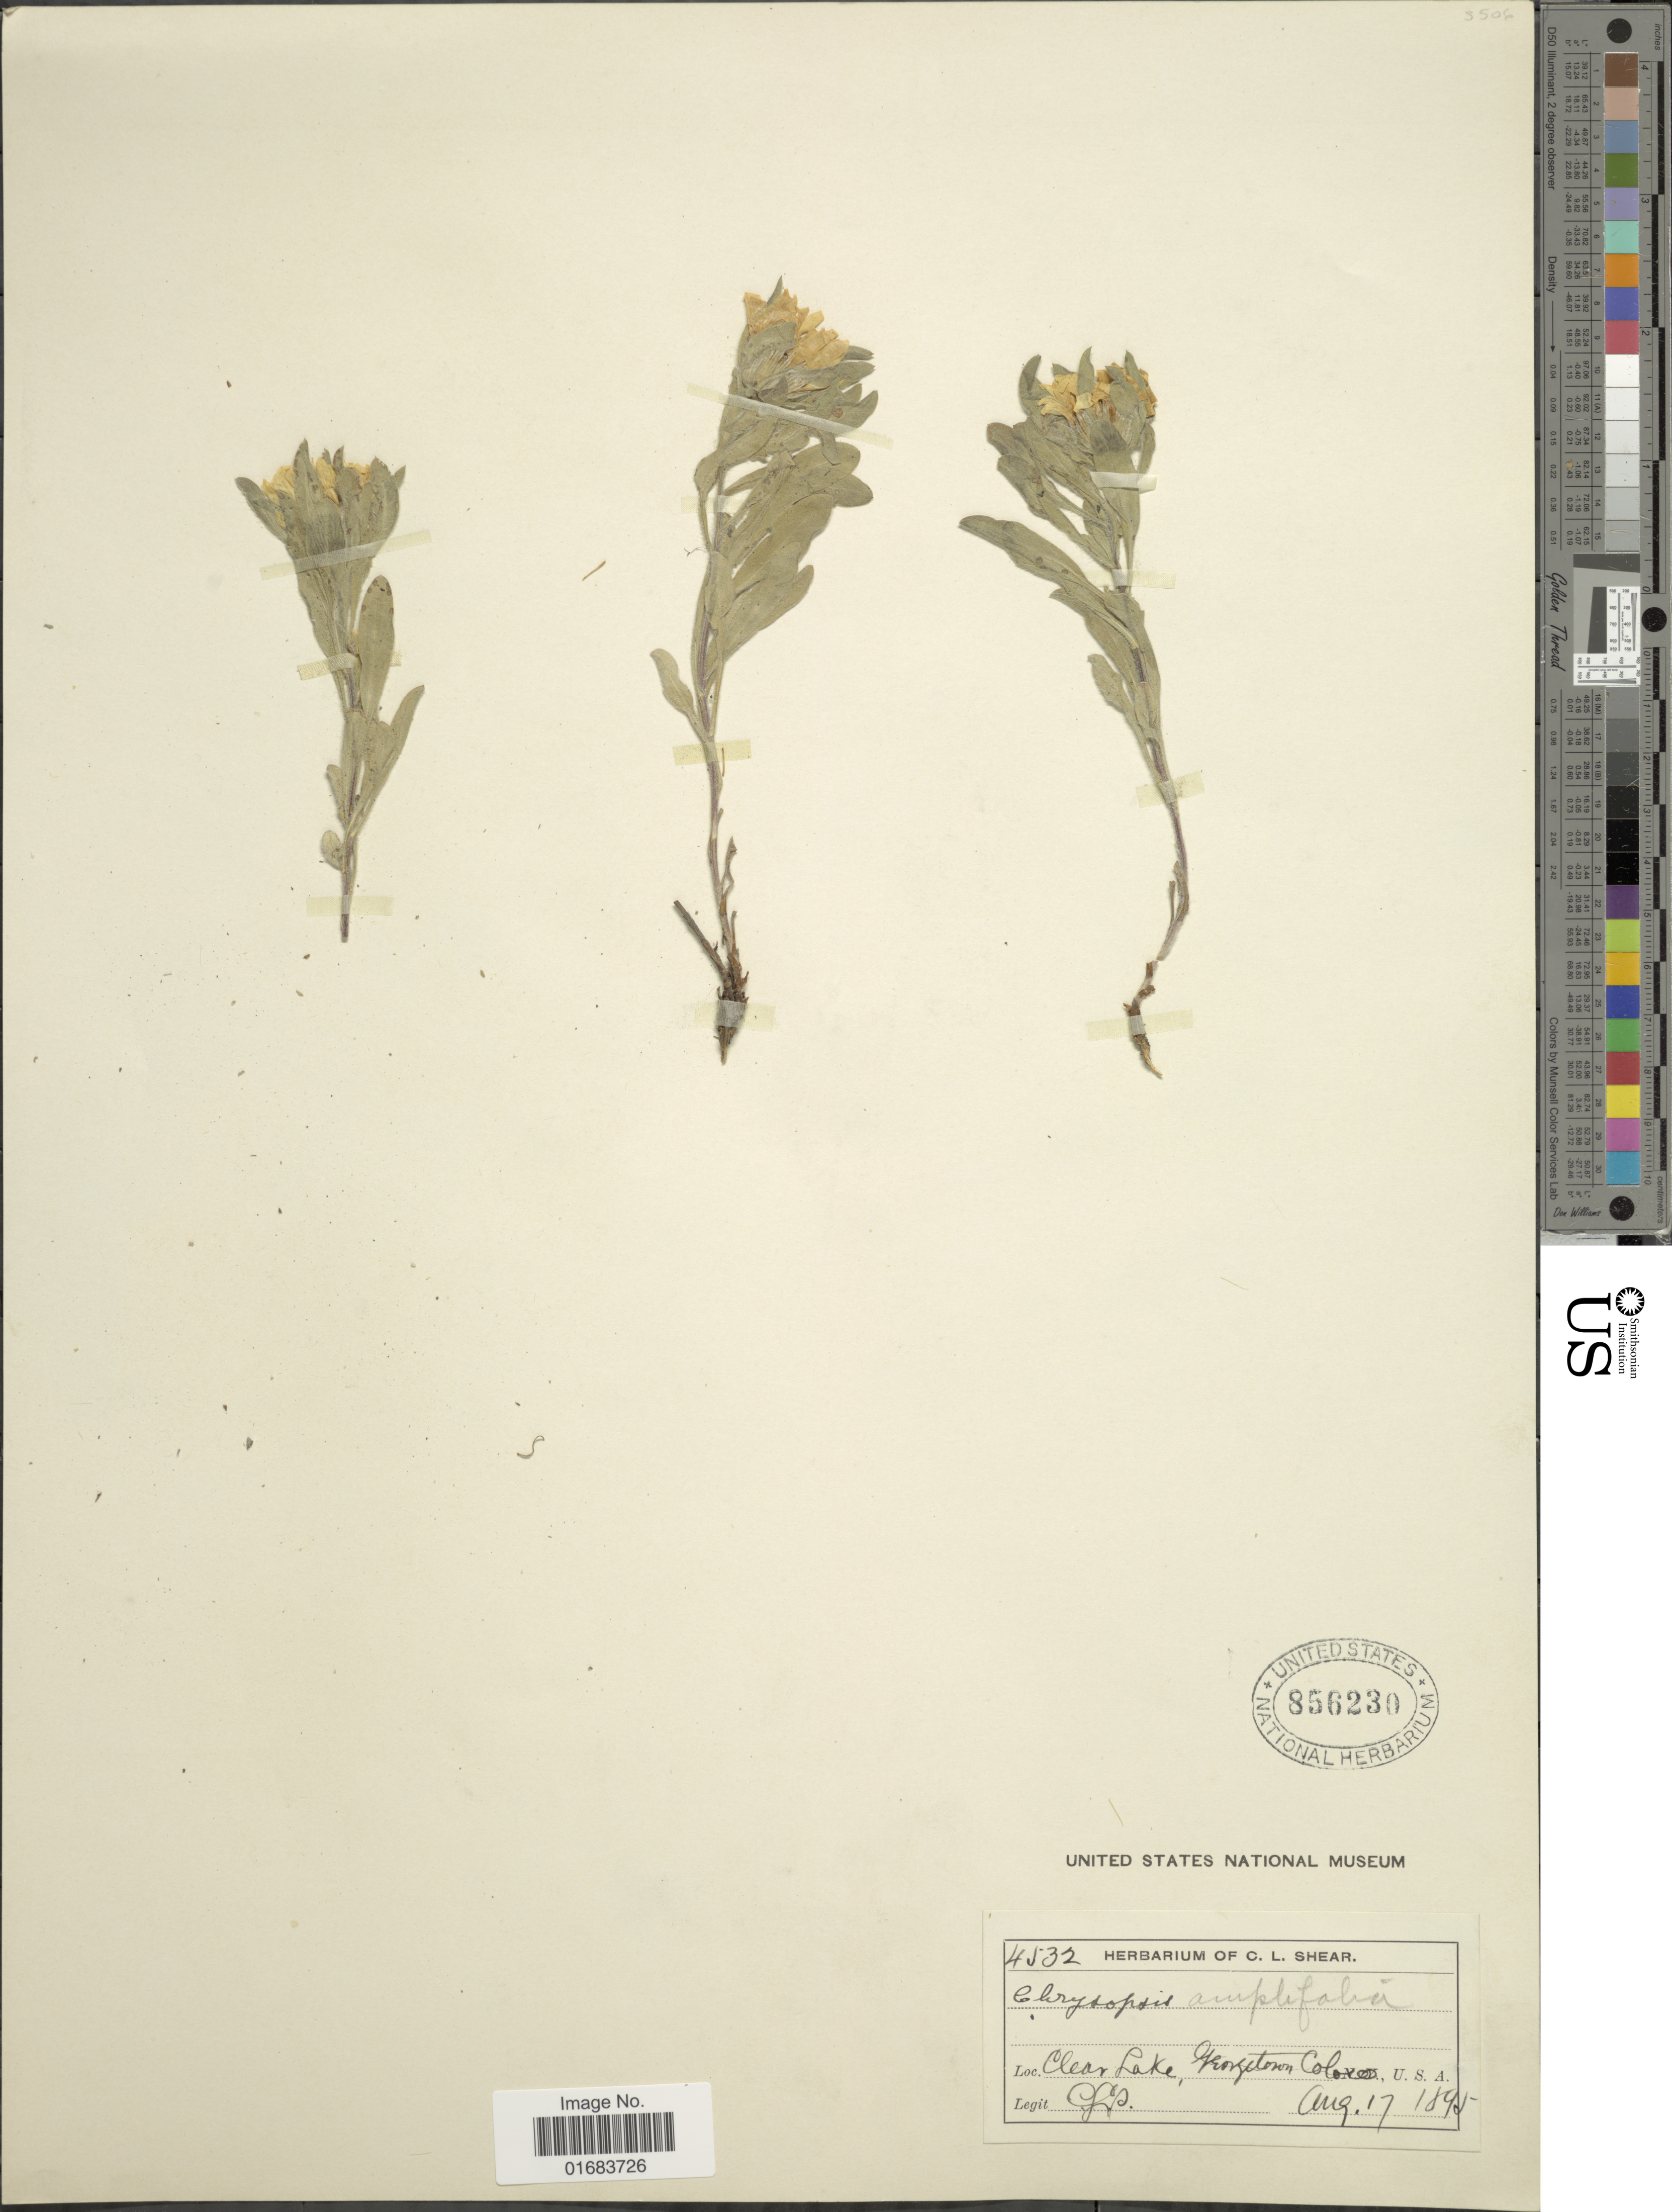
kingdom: Plantae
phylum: Tracheophyta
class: Magnoliopsida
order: Asterales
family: Asteraceae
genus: Chrysopsis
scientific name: Chrysopsis sp.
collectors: C. L. Shear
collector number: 4532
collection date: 1895-08-17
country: United States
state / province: Colorado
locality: Clear Lake, georgetown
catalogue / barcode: US 856230